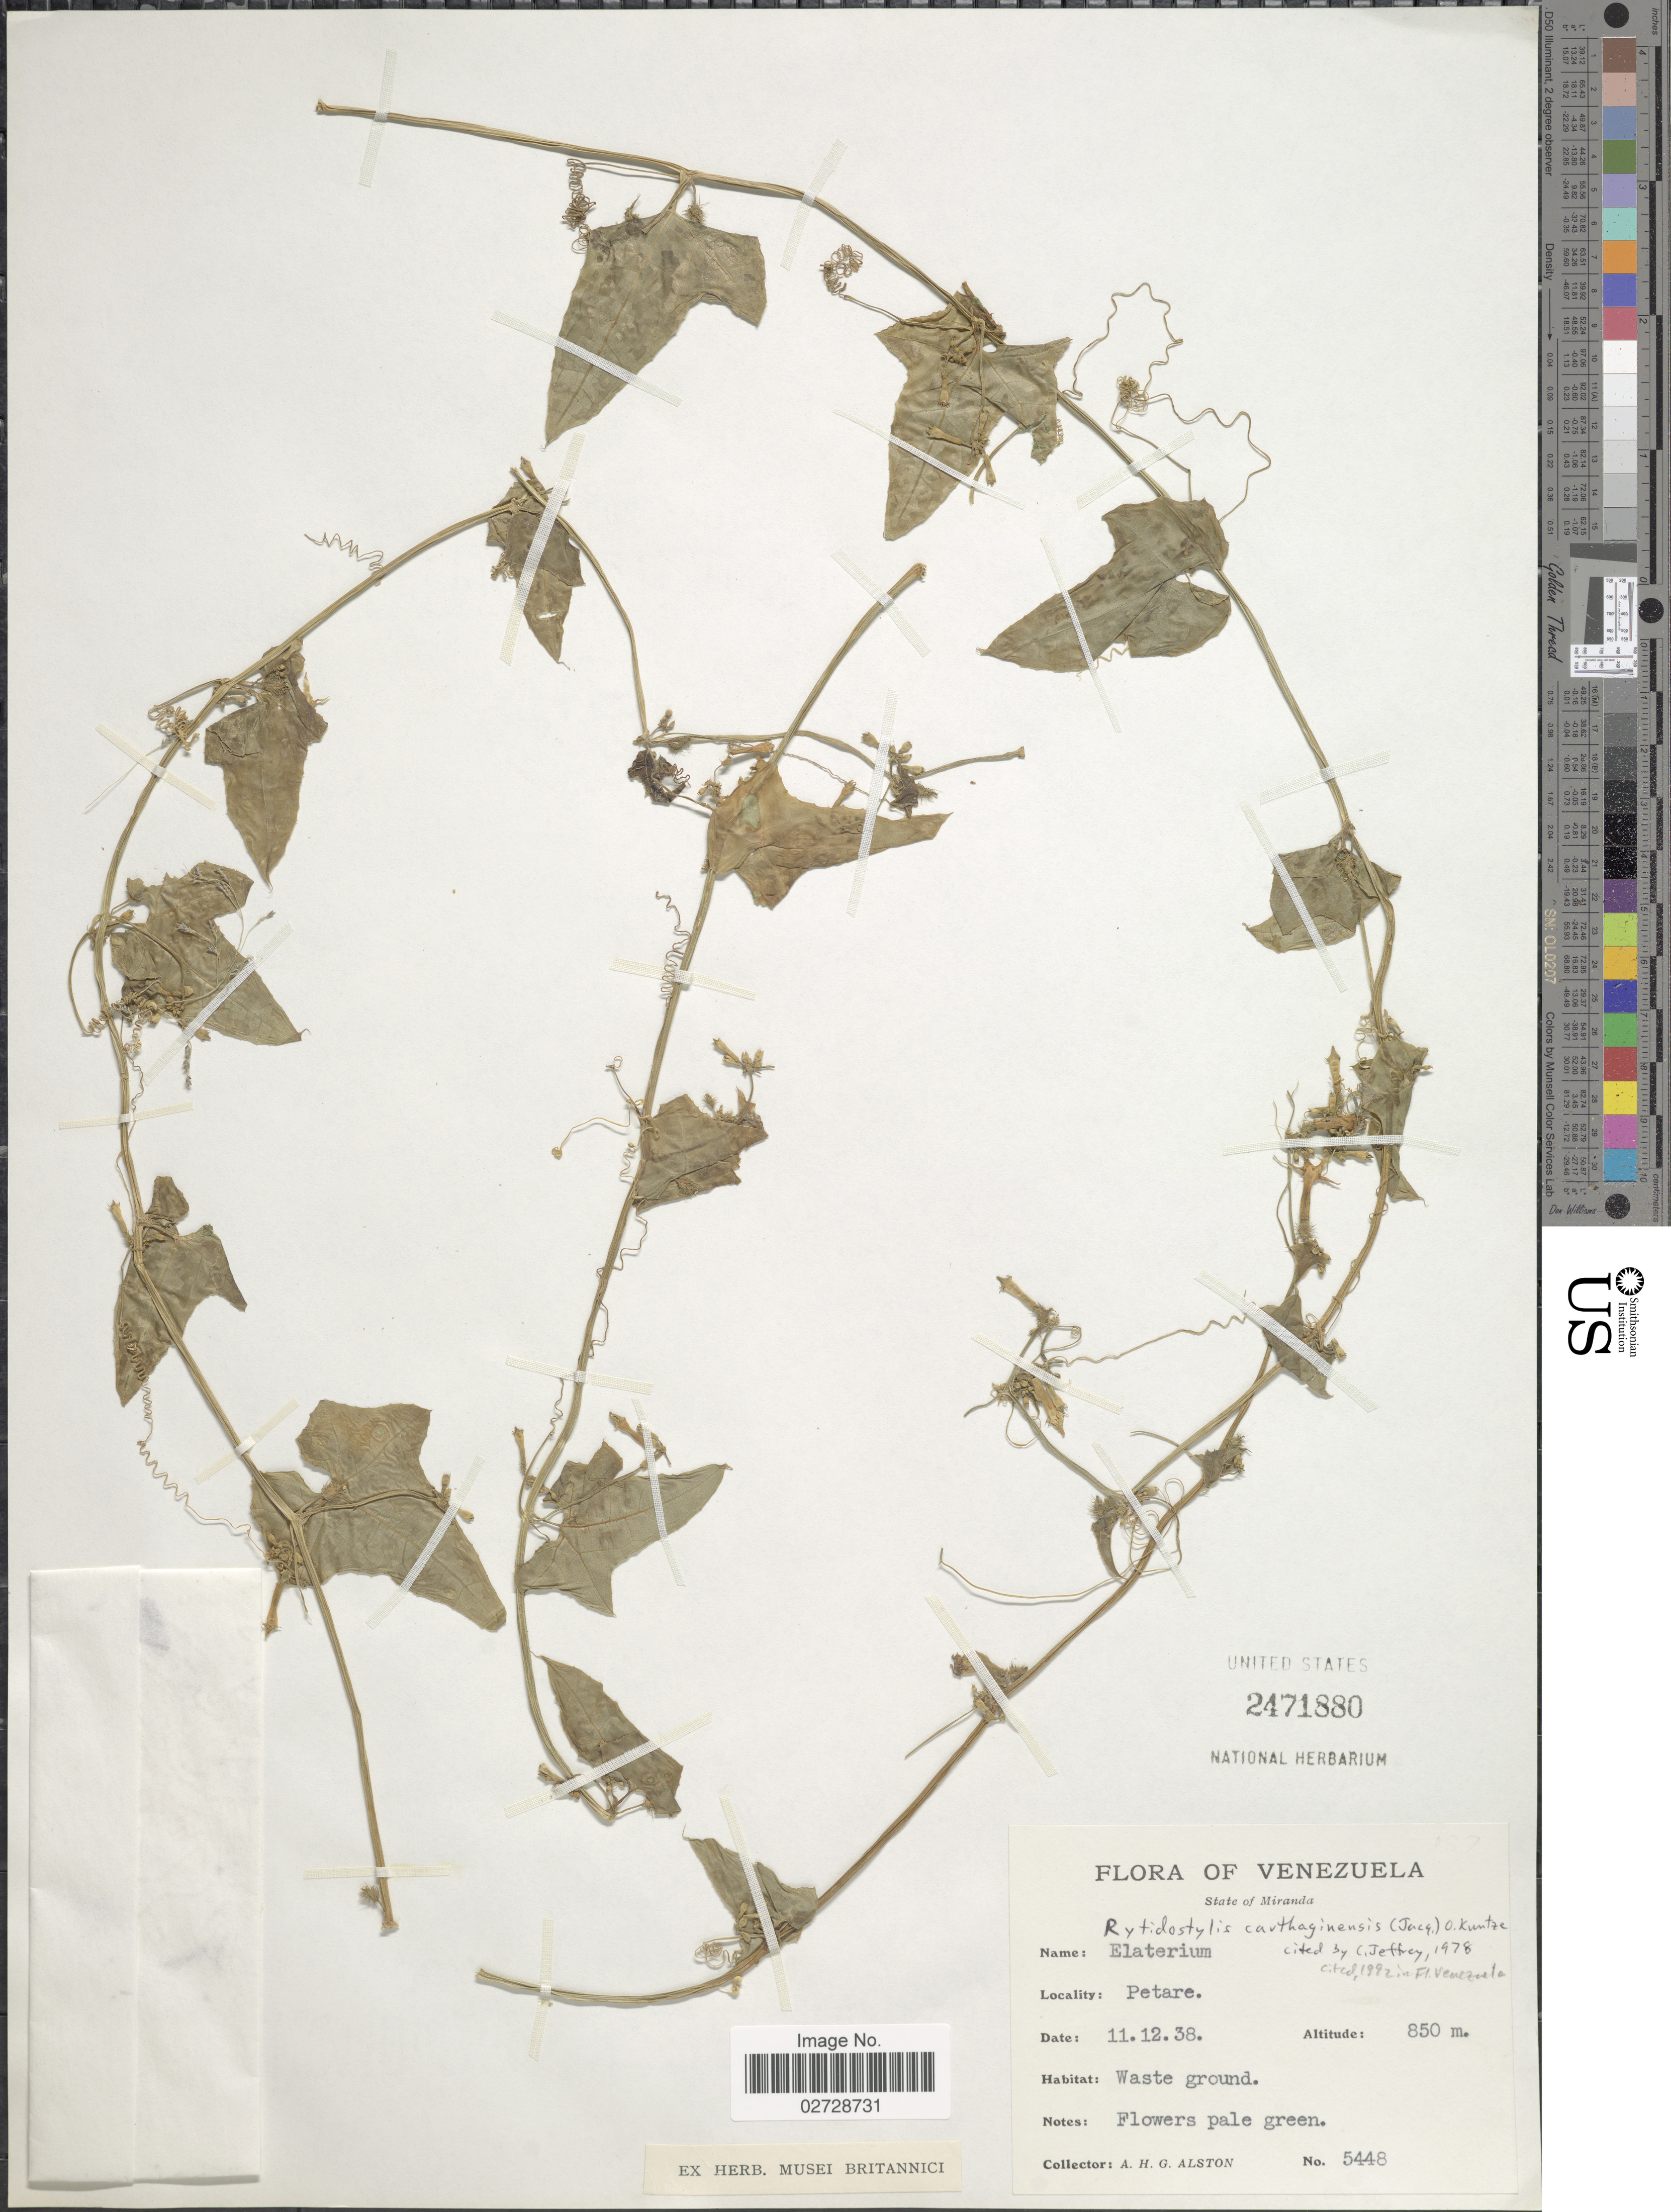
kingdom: Plantae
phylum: Tracheophyta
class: Magnoliopsida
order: Cucurbitales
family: Cucurbitaceae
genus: Cyclanthera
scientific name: Cyclanthera carthagenensis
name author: (Jacq.) H. Schaef. & S.S. Renner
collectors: A. H. Alston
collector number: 5448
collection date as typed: Transcribed d/m/y: 11/12/38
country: Venezuela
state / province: Miranda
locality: Petare.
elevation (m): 850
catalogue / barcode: US 2471880